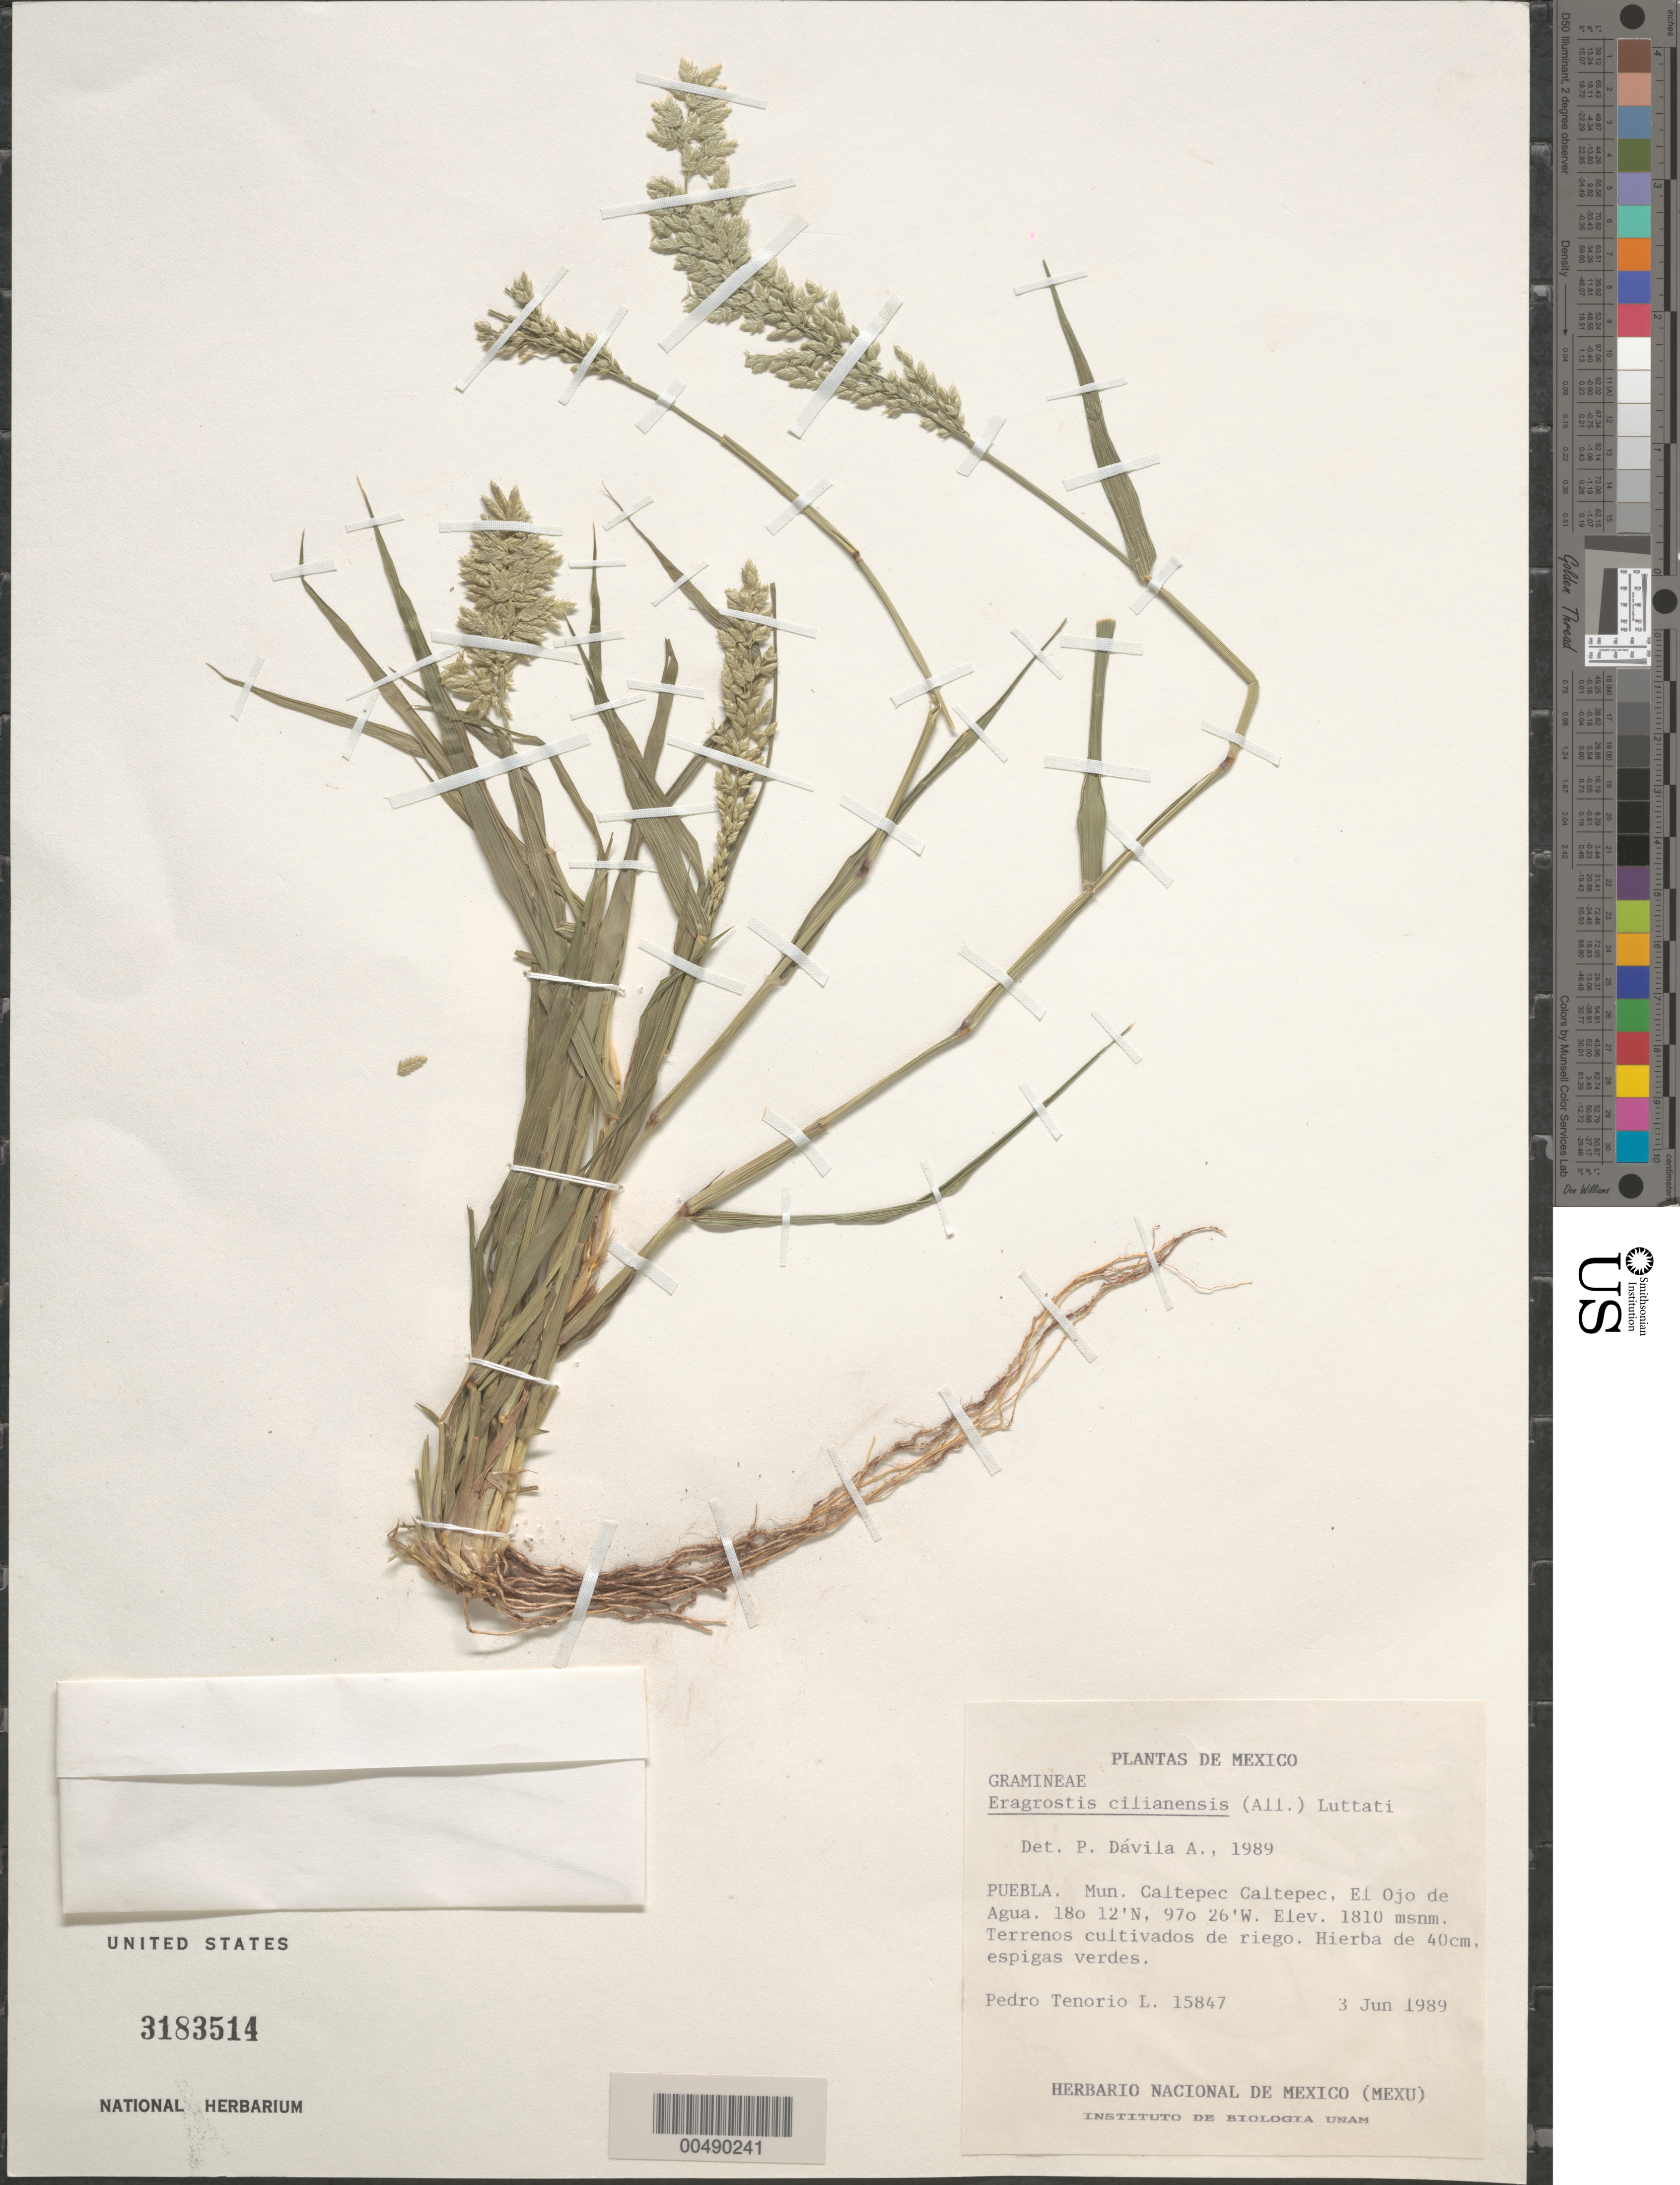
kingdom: Plantae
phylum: Tracheophyta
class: Liliopsida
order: Poales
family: Poaceae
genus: Eragrostis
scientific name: Eragrostis cilianensis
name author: (Bellardi) Vignolo ex Janch.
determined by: Dávila, P. D.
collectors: P. Tenorio L.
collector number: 15847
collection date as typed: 3 Jun 1989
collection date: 1989-06-03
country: Mexico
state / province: Puebla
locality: Caltepec Caltepec Mun., El Ojo de Agua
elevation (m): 1810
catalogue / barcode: US 3183514